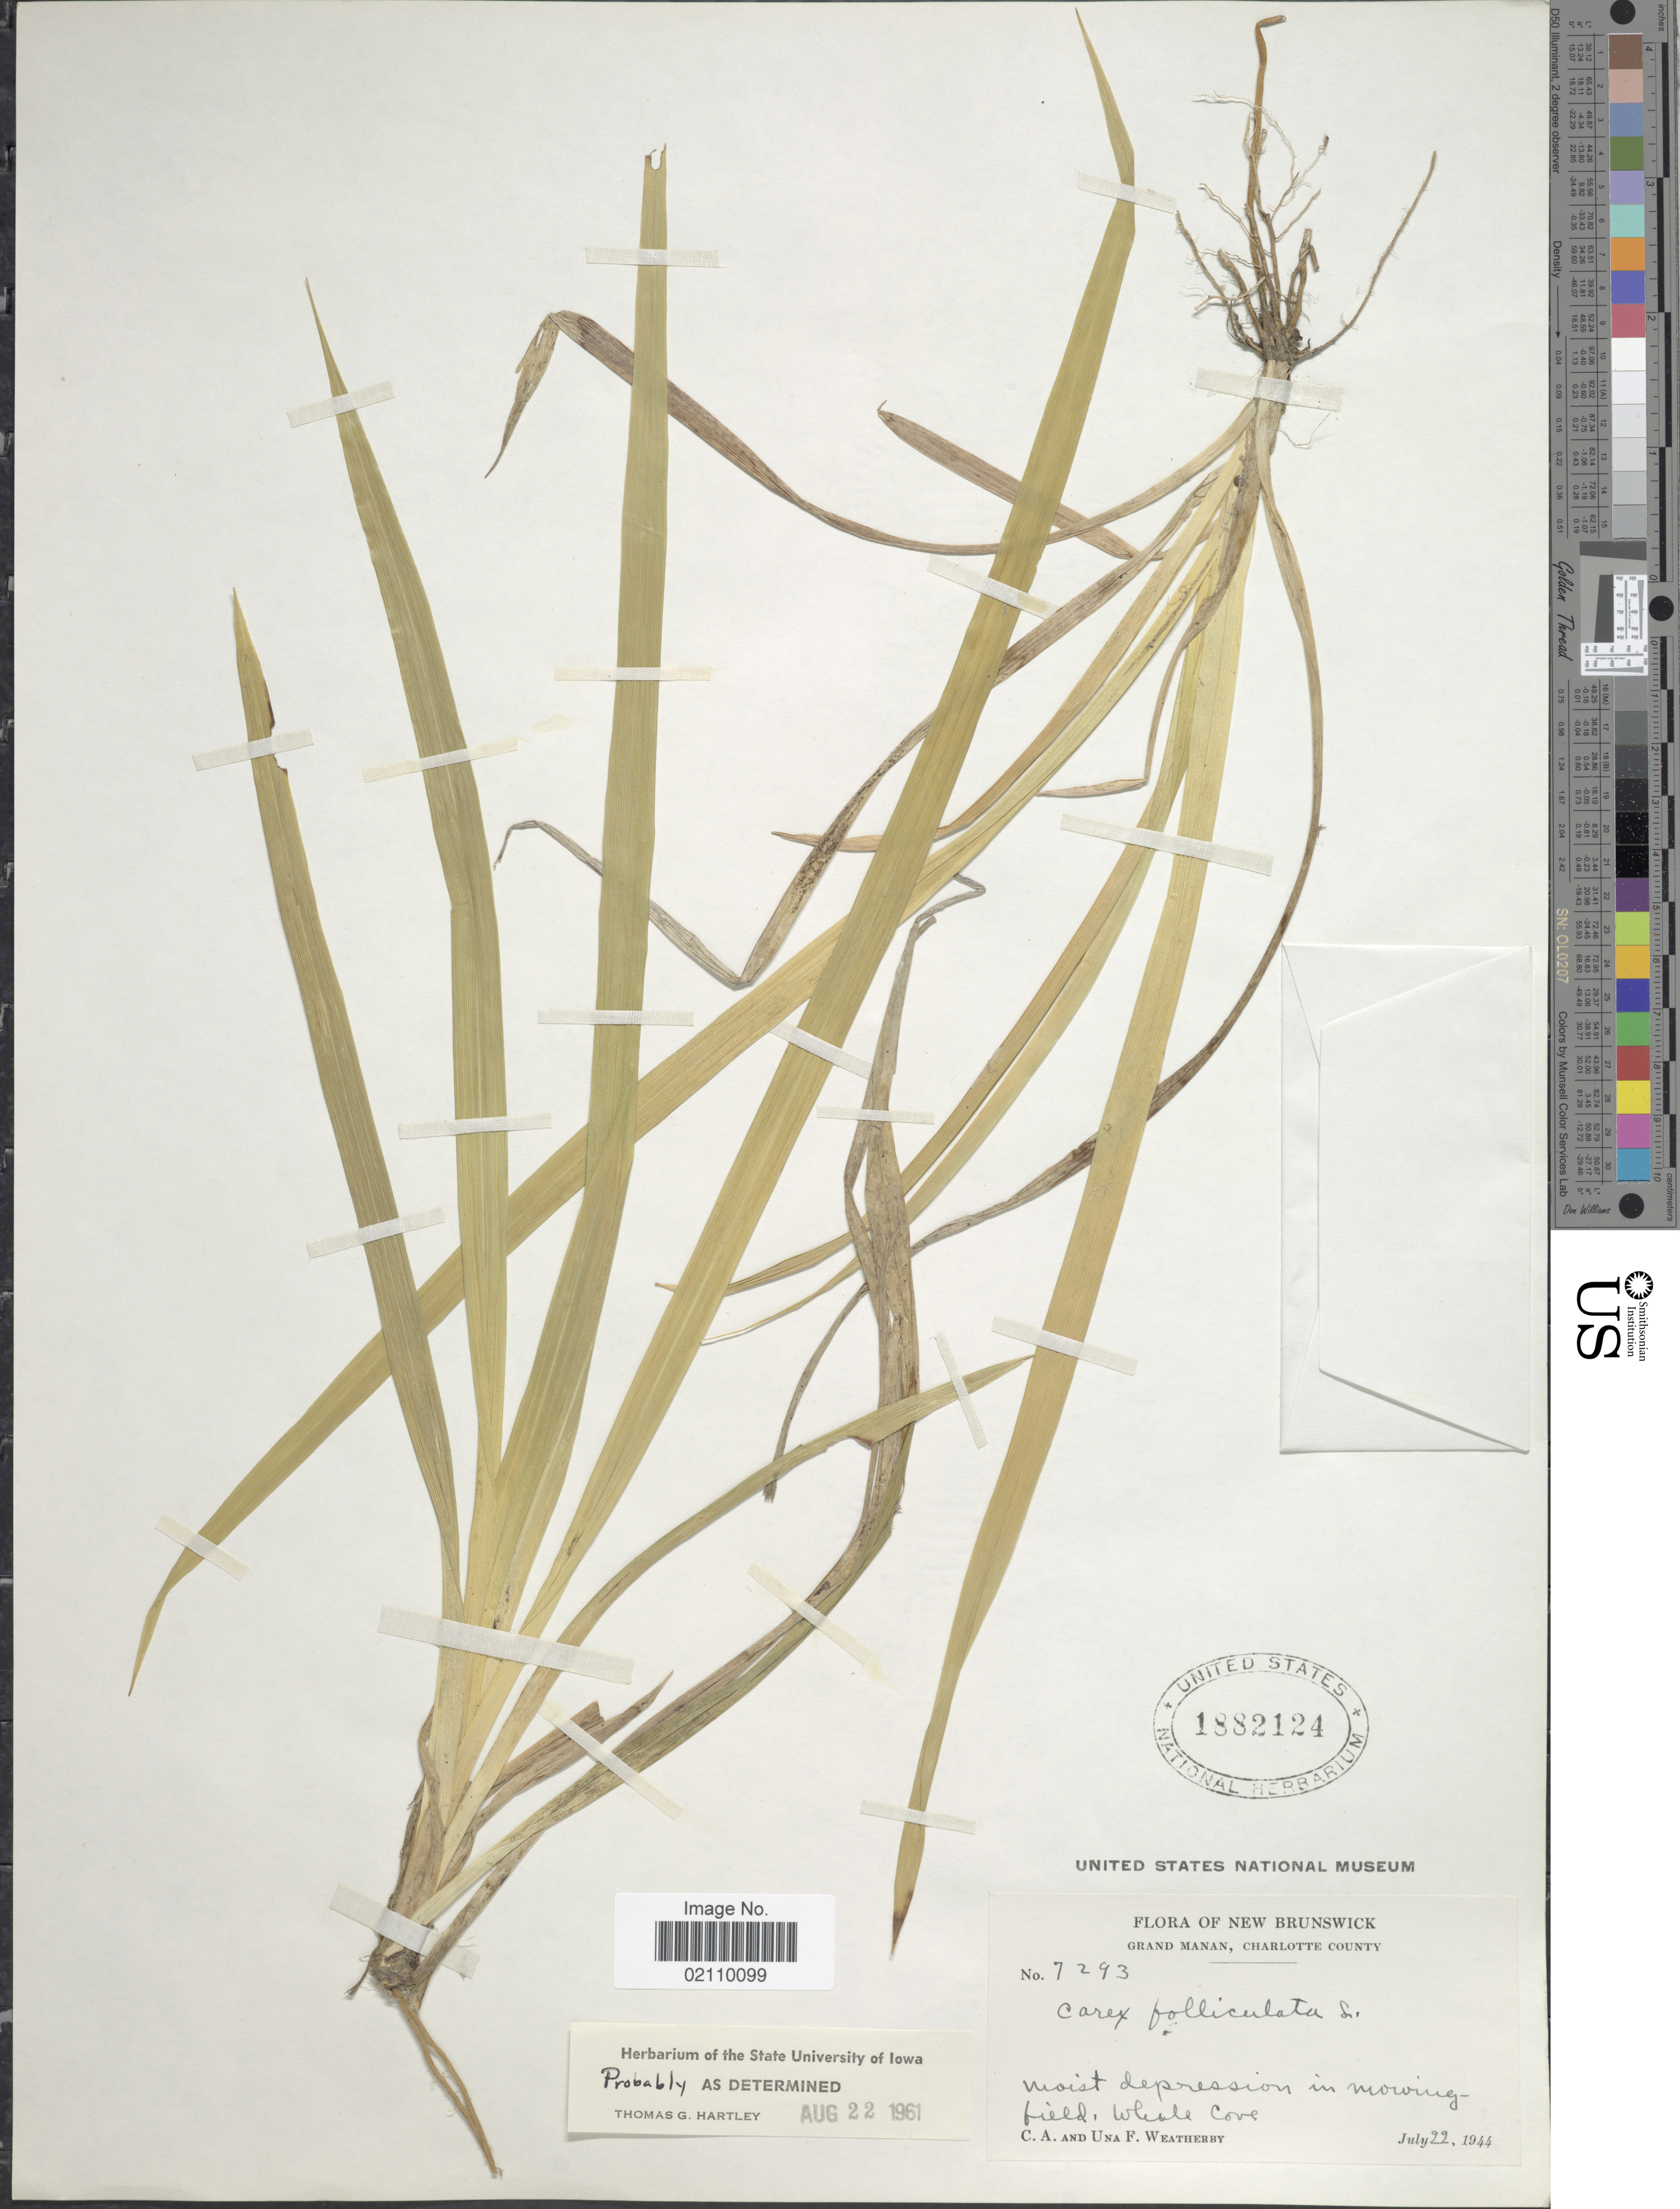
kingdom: Plantae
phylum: Tracheophyta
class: Liliopsida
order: Poales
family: Cyperaceae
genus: Carex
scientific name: Carex folliculata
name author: L.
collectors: C. A. Weatherby & U. Weatherby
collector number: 7293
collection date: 1944-07-22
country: Canada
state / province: New Brunswick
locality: Grand Manan, Charlotte County, moist depression in mowing-field, Whale Cove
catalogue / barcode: US 1882124